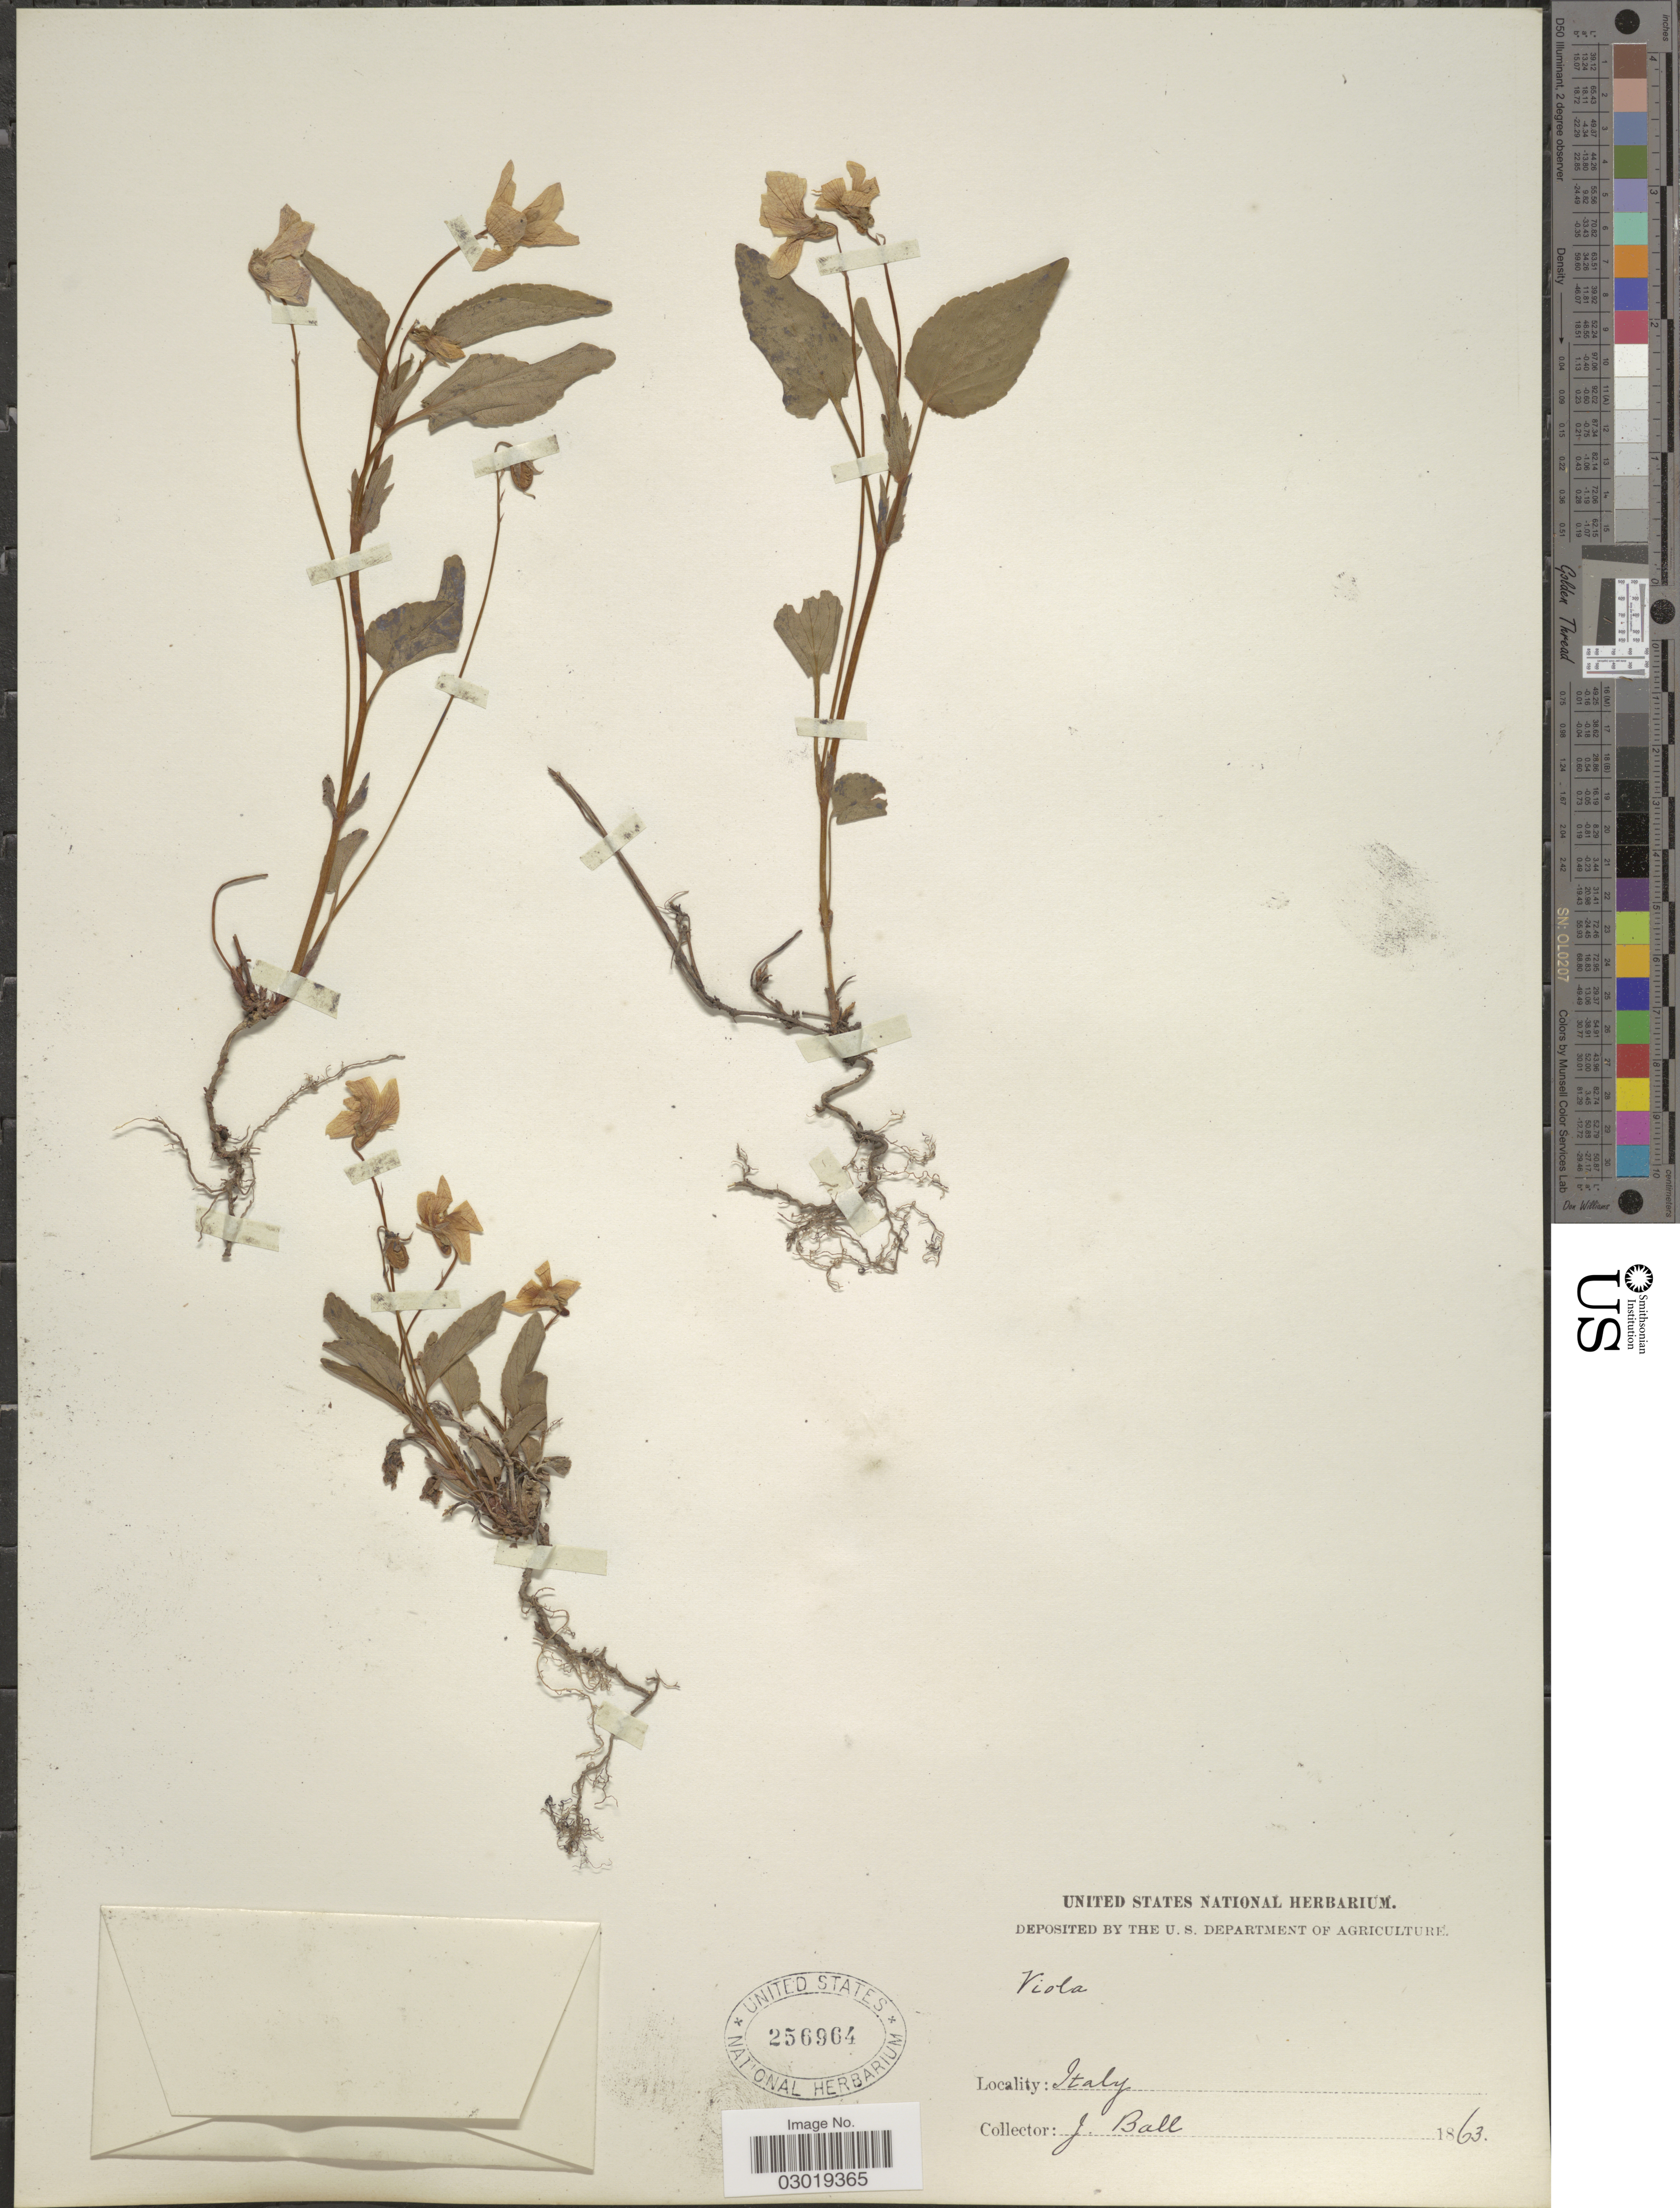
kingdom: Plantae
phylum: Tracheophyta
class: Magnoliopsida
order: Malpighiales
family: Violaceae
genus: Viola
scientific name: Viola sp.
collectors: J. Ball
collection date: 1863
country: Italy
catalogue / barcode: US 256964